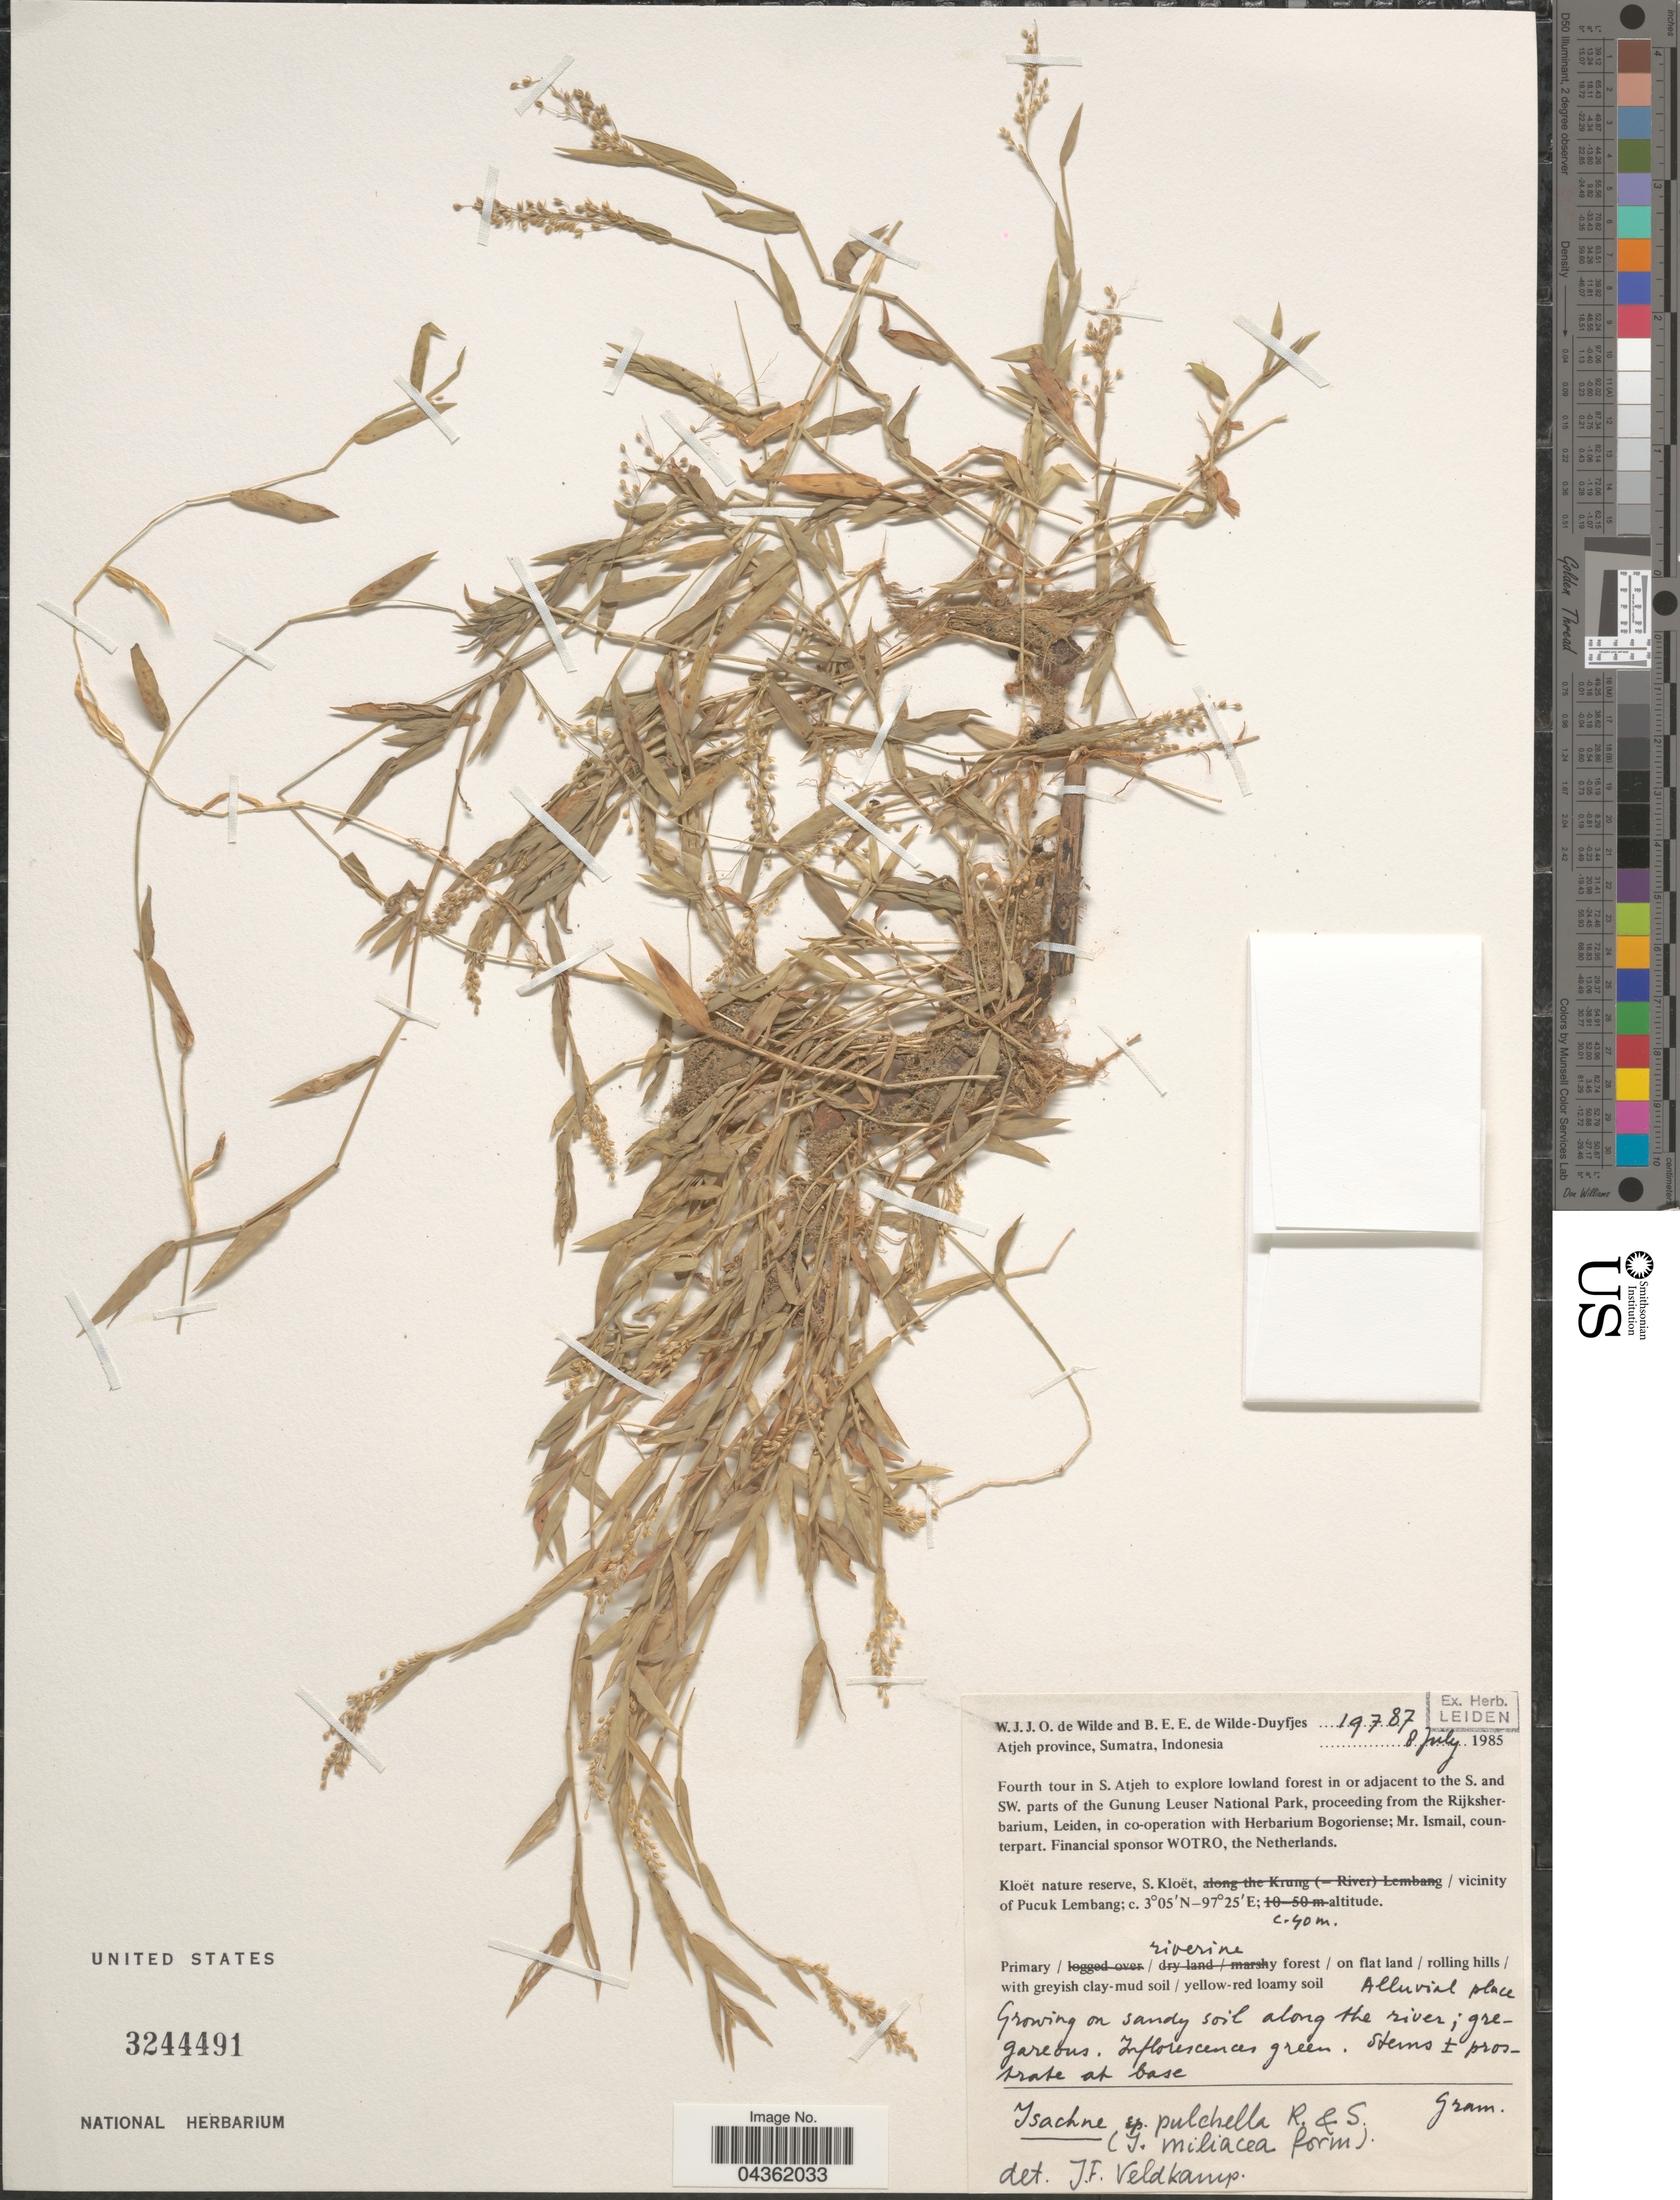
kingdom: Plantae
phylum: Tracheophyta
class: Liliopsida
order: Poales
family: Poaceae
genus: Isachne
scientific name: Isachne pulchella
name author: Roth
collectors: W. J. de Wilde & B. E. de Wilde-Duyfjes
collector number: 19787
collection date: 1985-07-08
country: Indonesia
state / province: Sumatra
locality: Atjeh province, Sumatra. Fourth tour in S. Atjeh to explore lowland forest in or adjacent to the S. and SW. parts of the Gunung Leuser National Park. Kloët nature reserve, S. Kloët, / vicinity of Pucuk Lembang.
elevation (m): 40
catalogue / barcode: US 3244491